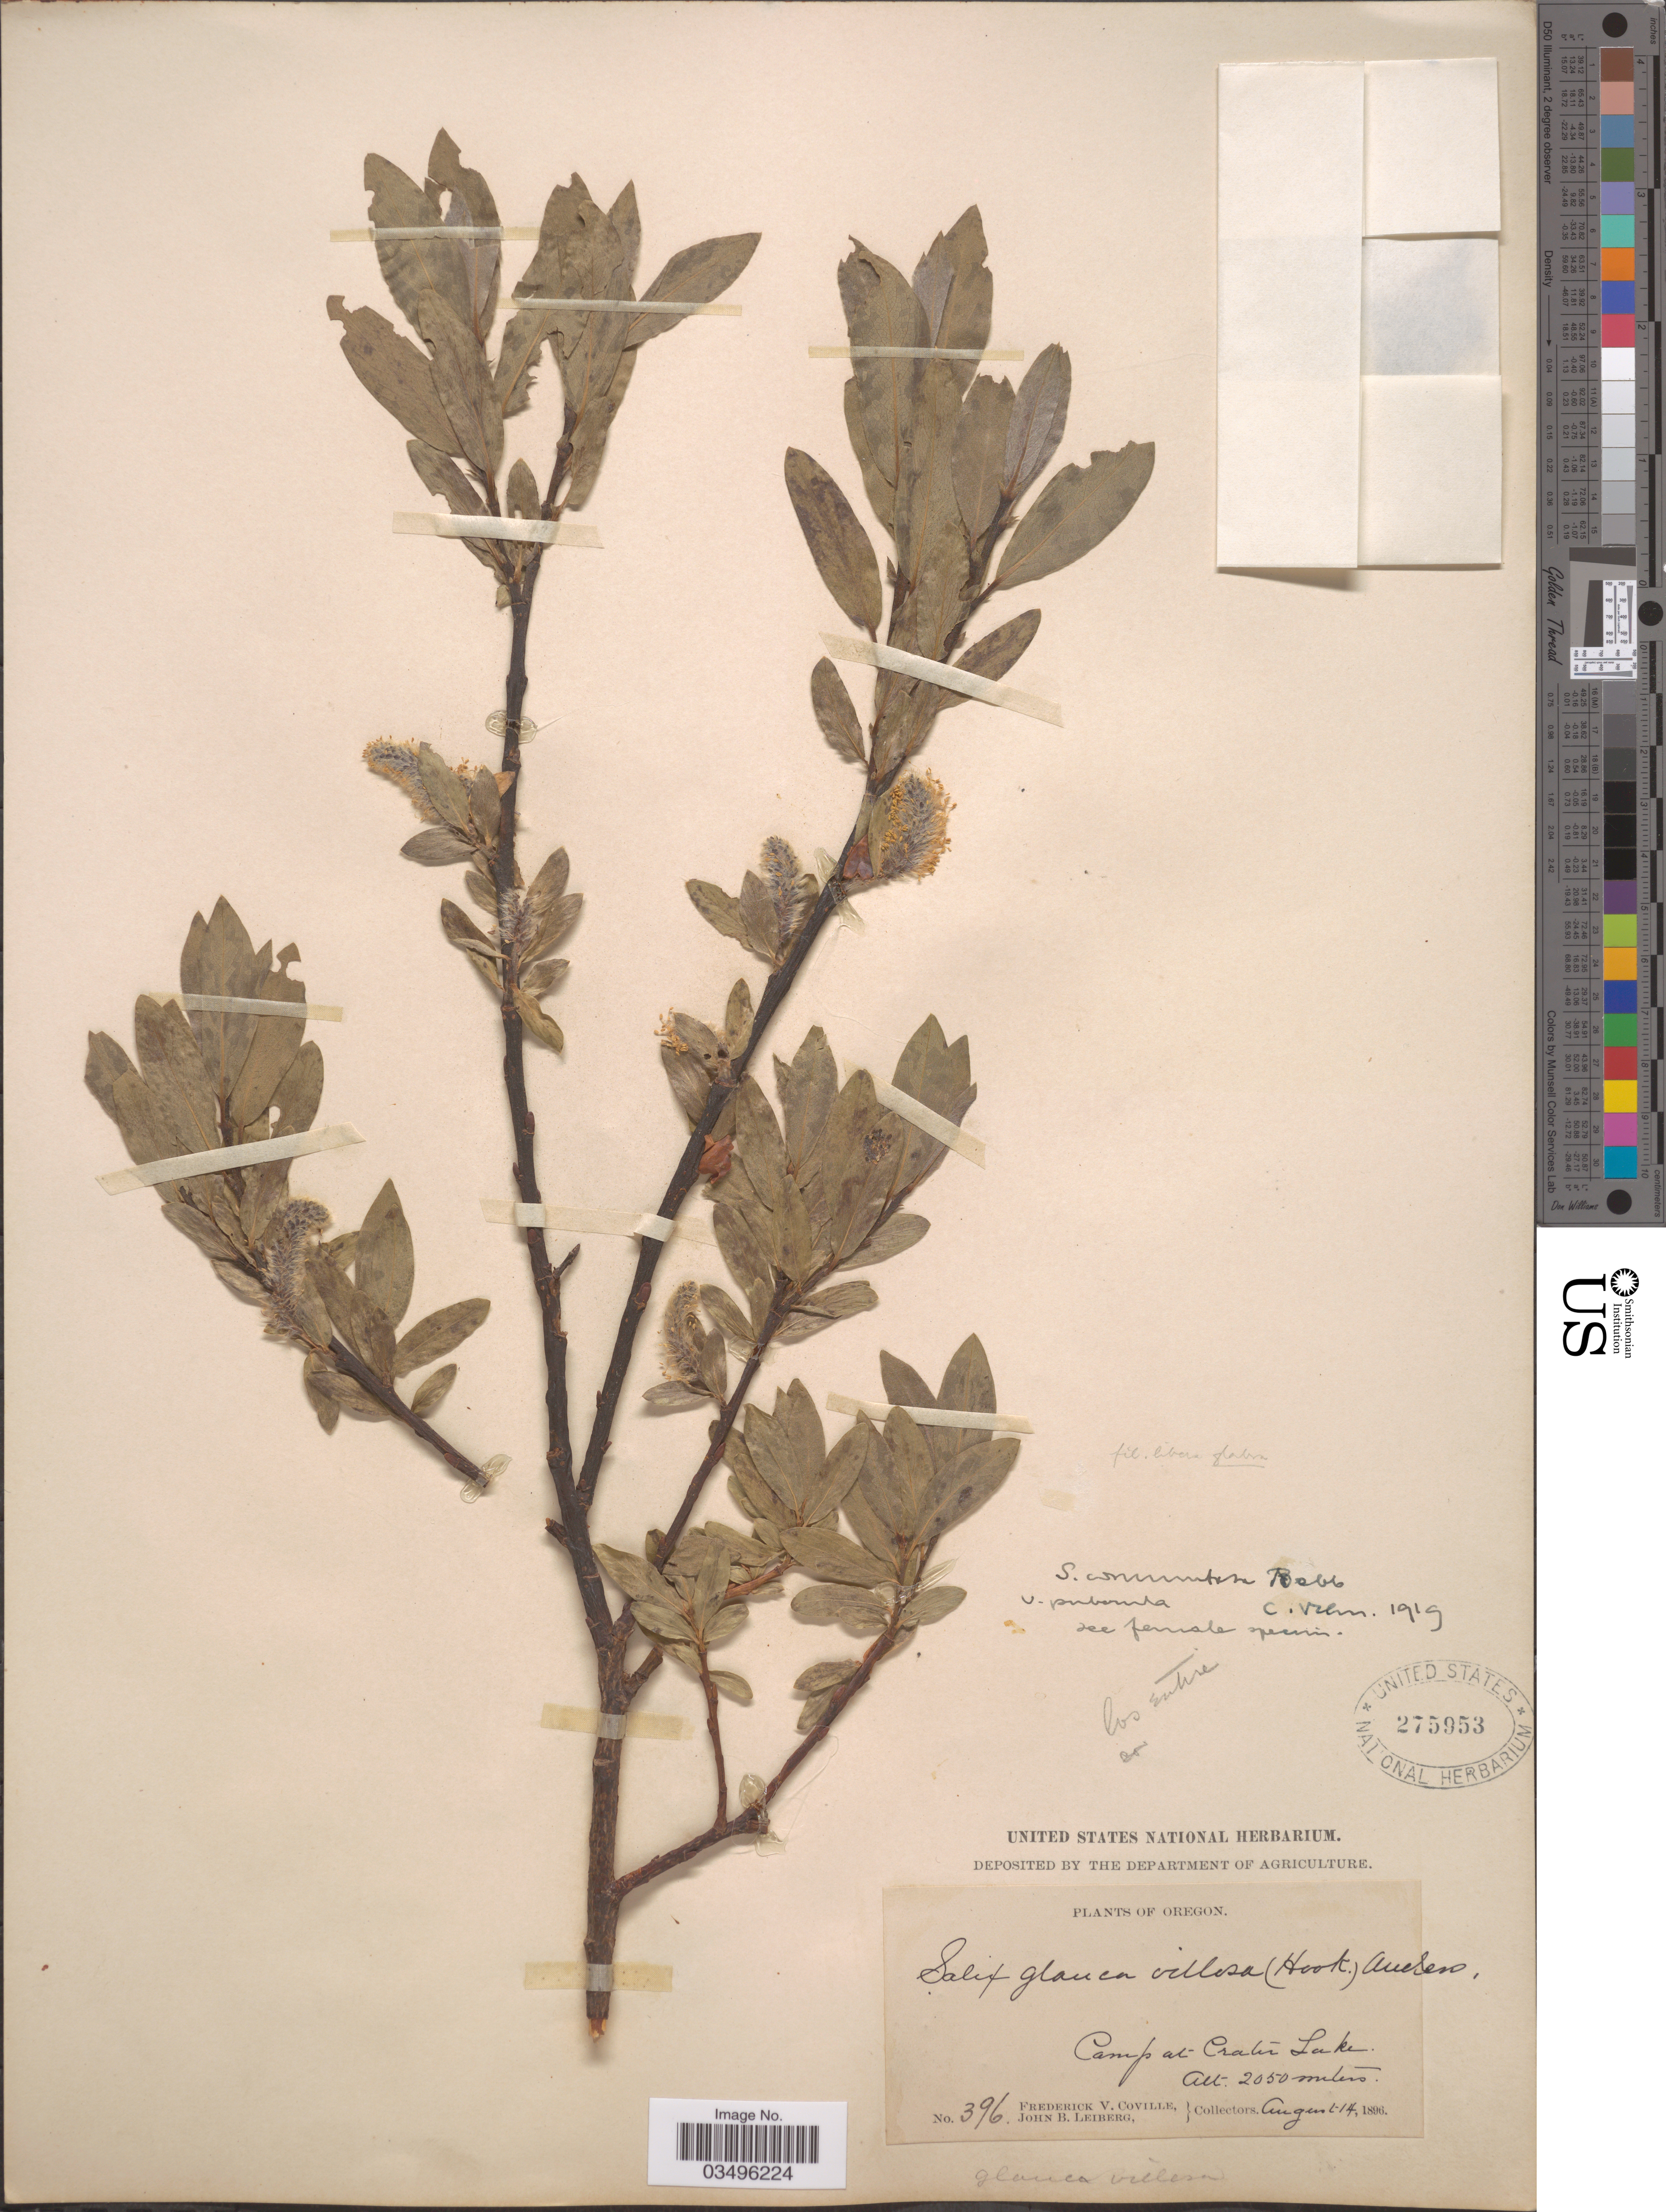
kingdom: Plantae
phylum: Tracheophyta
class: Magnoliopsida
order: Malpighiales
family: Salicaceae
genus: Salix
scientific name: Salix commutata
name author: Bebb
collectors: F. V. Coville & J. B. Leiberg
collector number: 396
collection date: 1896-08-14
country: United States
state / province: Oregon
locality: Camp at Crater Lake.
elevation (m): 2050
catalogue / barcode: US 275953